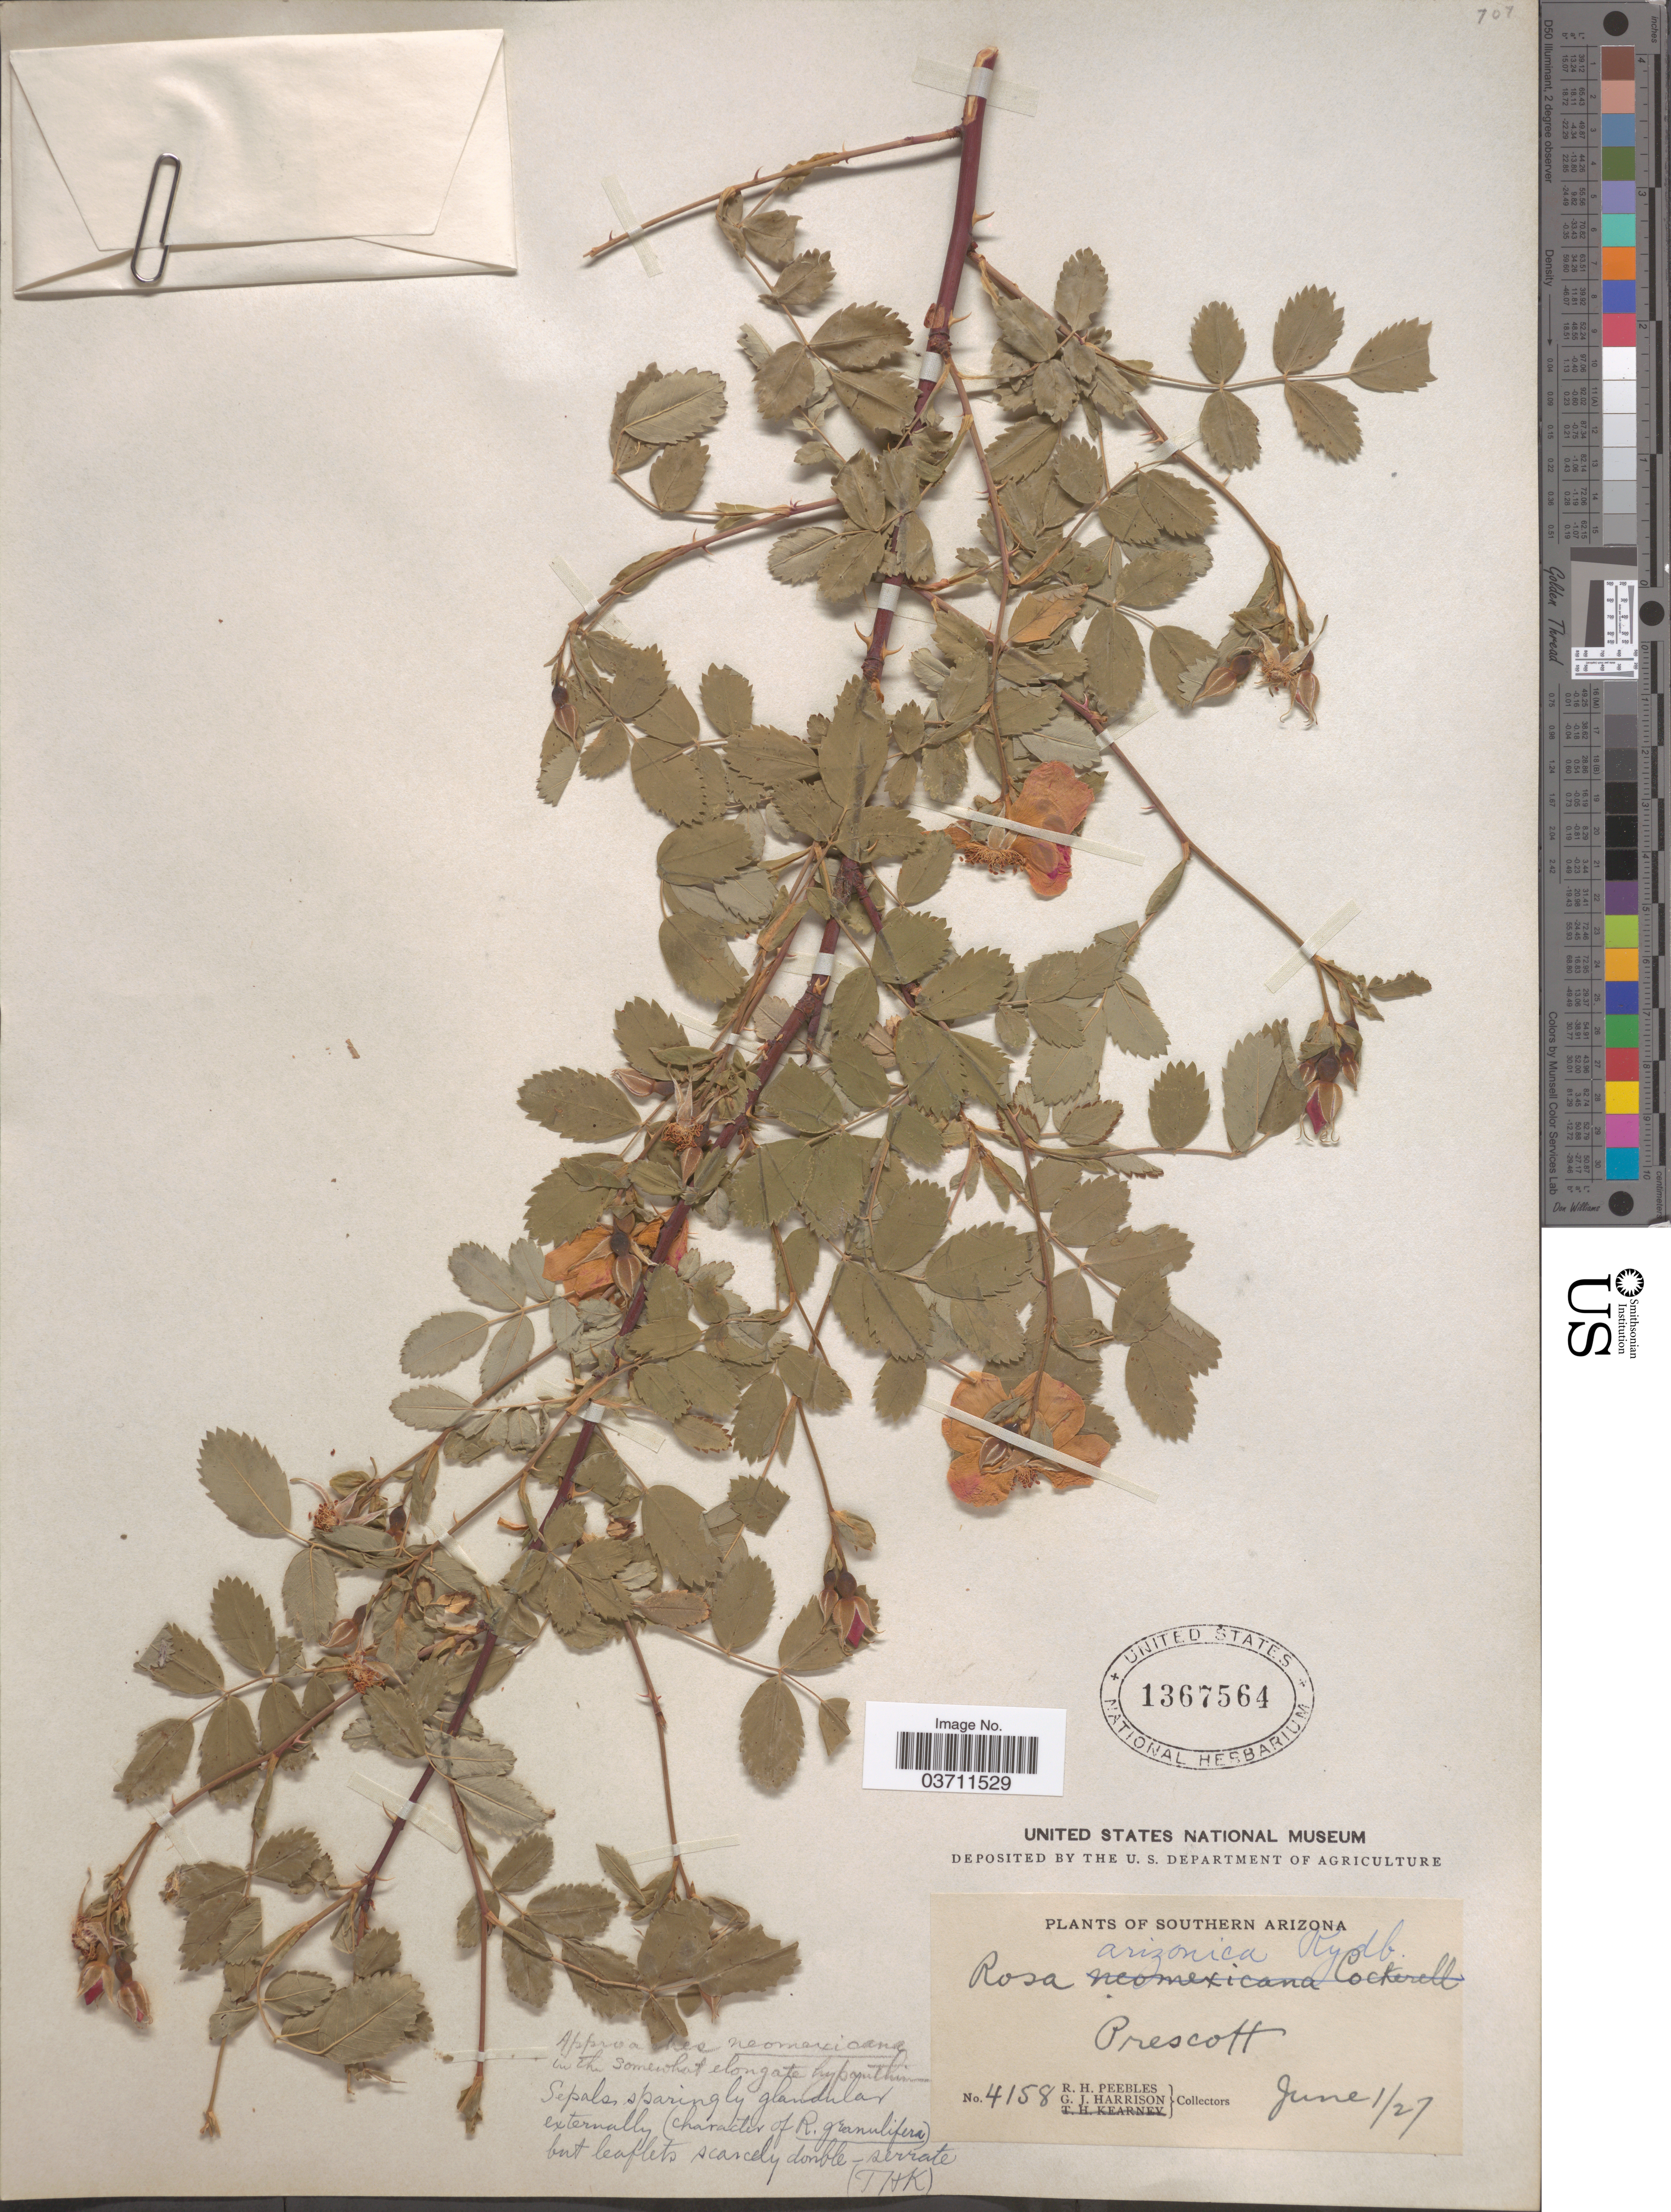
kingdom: Plantae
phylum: Tracheophyta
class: Magnoliopsida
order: Rosales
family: Rosaceae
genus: Rosa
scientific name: Rosa neomexicana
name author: Cockerell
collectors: R. H. Peebles & G. J. Harrison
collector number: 4158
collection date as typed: Transcribed d/m/y: 1/6/27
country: United States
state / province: Arizona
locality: Southern Arizona. Prescott.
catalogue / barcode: US 1367564